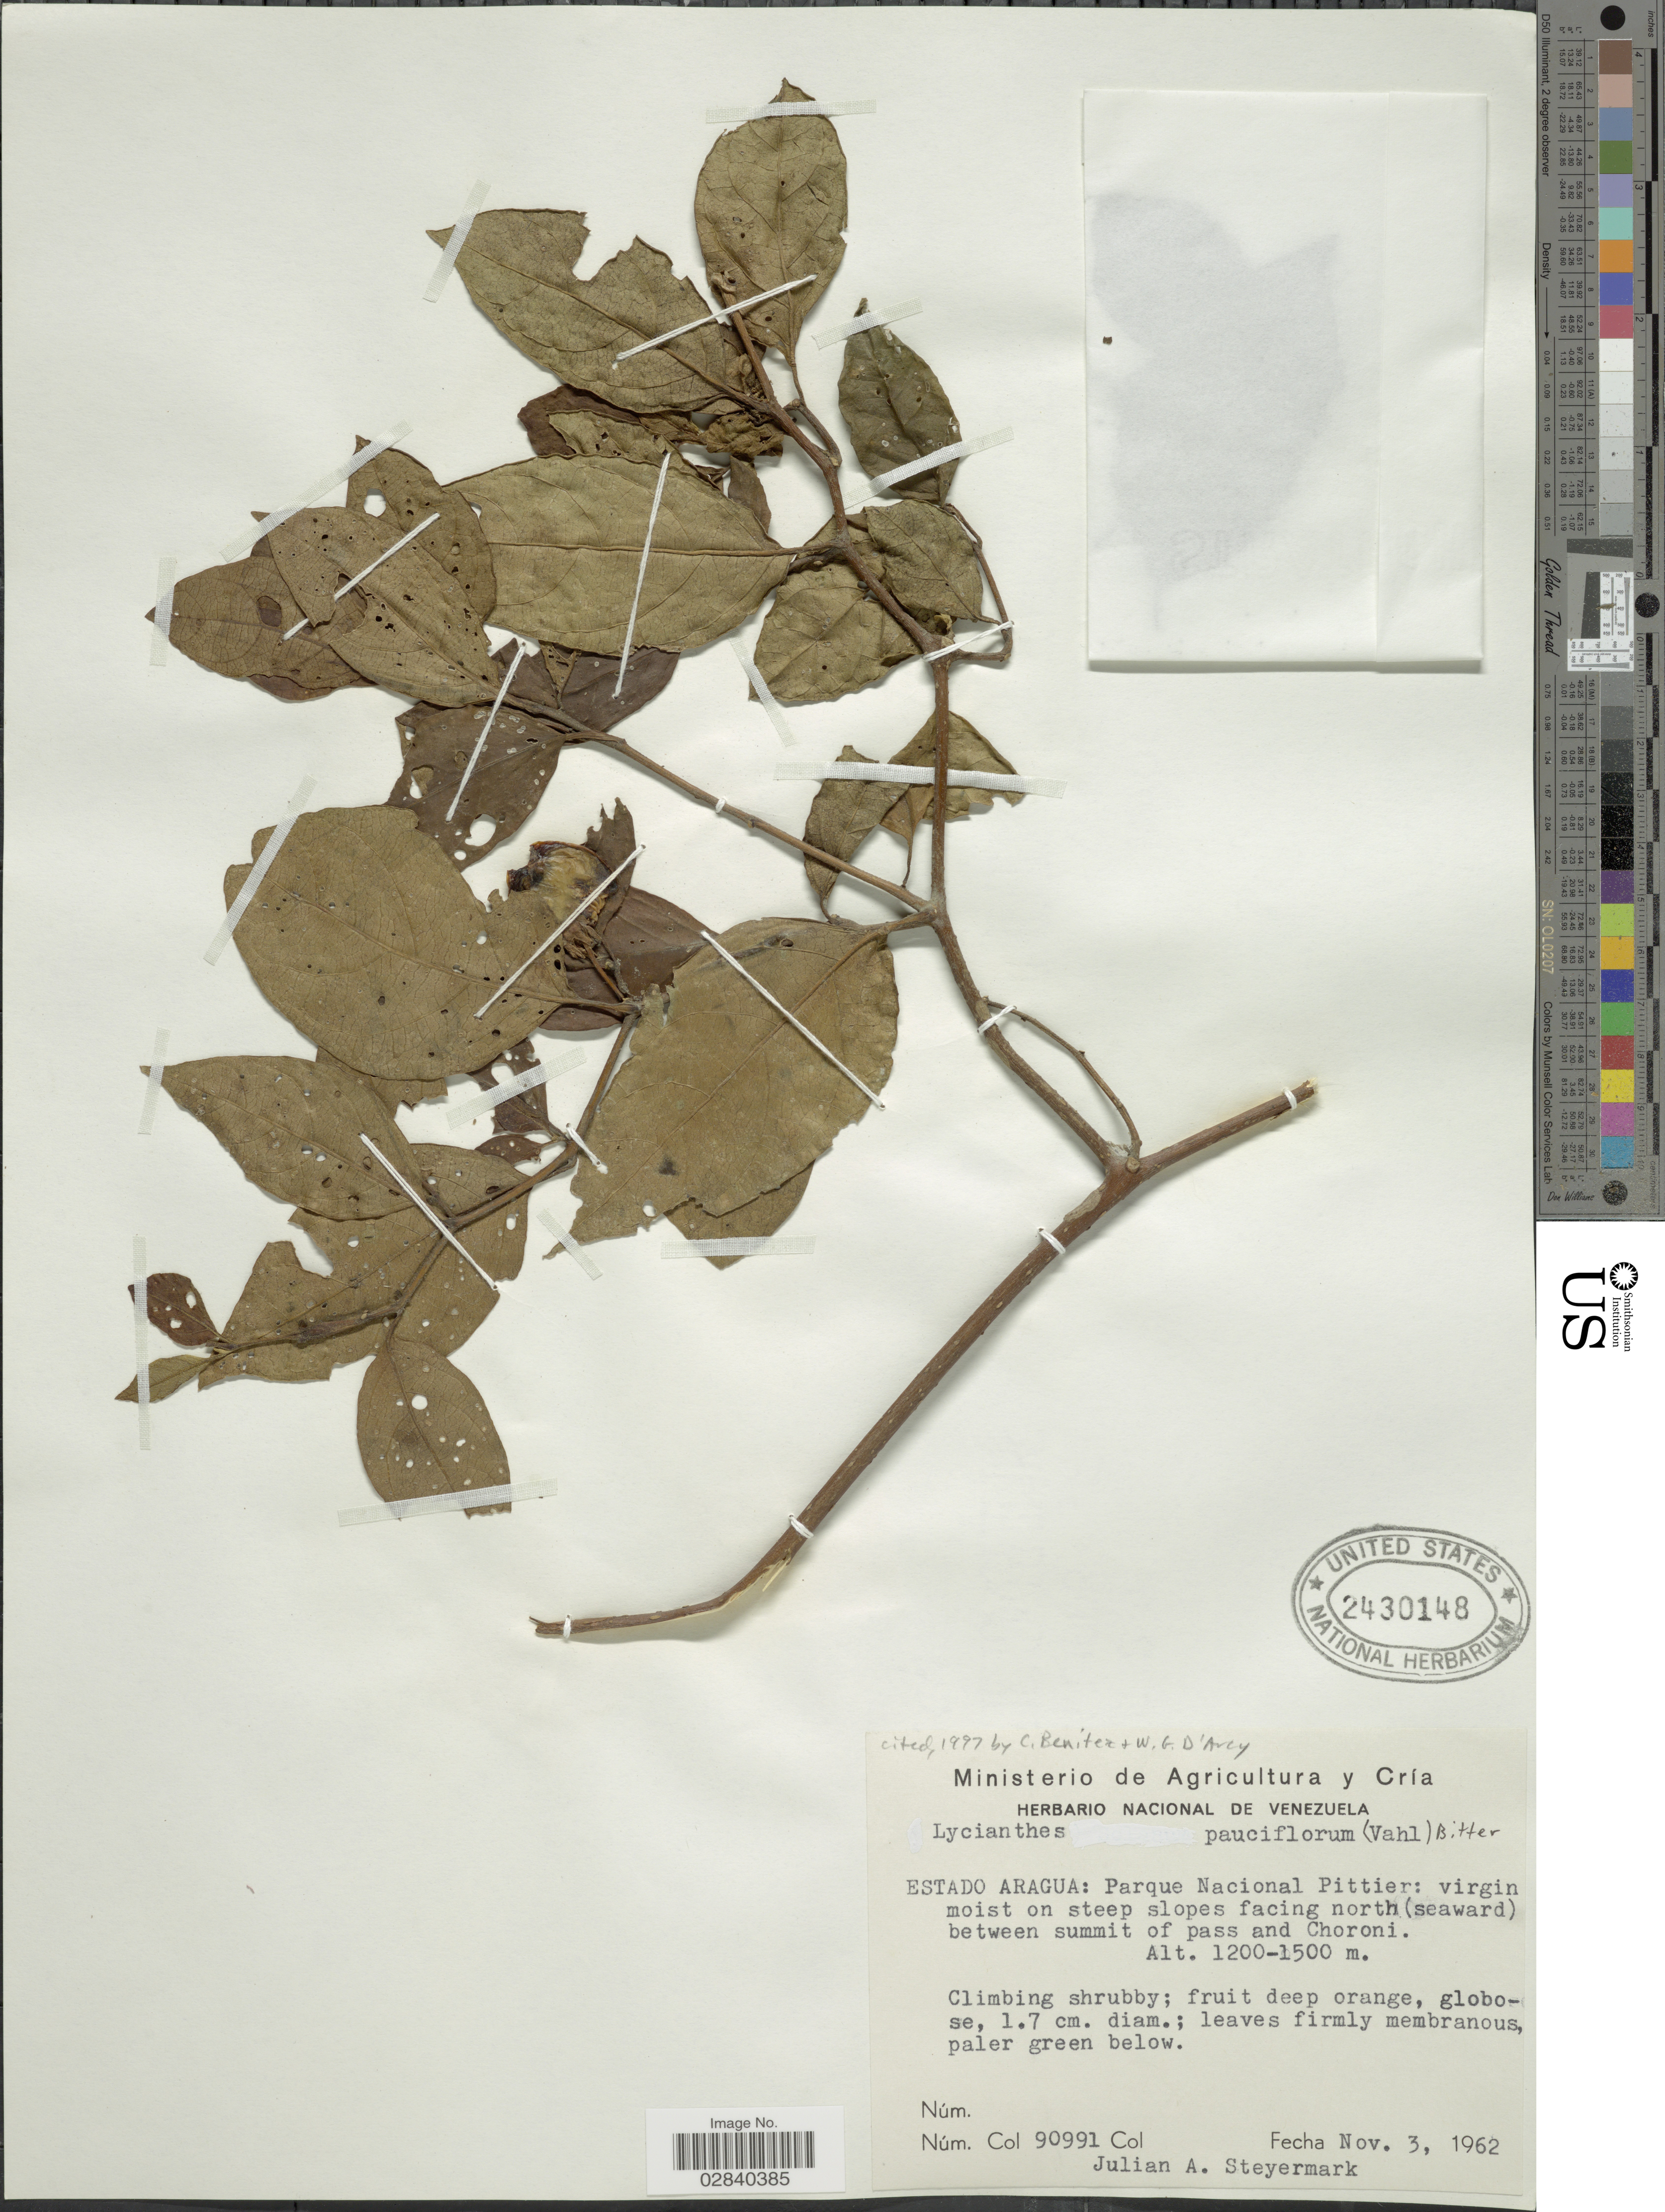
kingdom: Plantae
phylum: Tracheophyta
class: Magnoliopsida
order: Solanales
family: Solanaceae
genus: Lycianthes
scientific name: Lycianthes pauciflora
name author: (Vahl) Bitter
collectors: J. Steyermark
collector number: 90991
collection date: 1962-11-03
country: Venezuela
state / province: Aragua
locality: Estado Aragua: Parque Nacional Pittier: virgin moist on steep slopes facing north (seaward) between summit of pass and Choroni.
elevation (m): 1200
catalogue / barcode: US 2430148